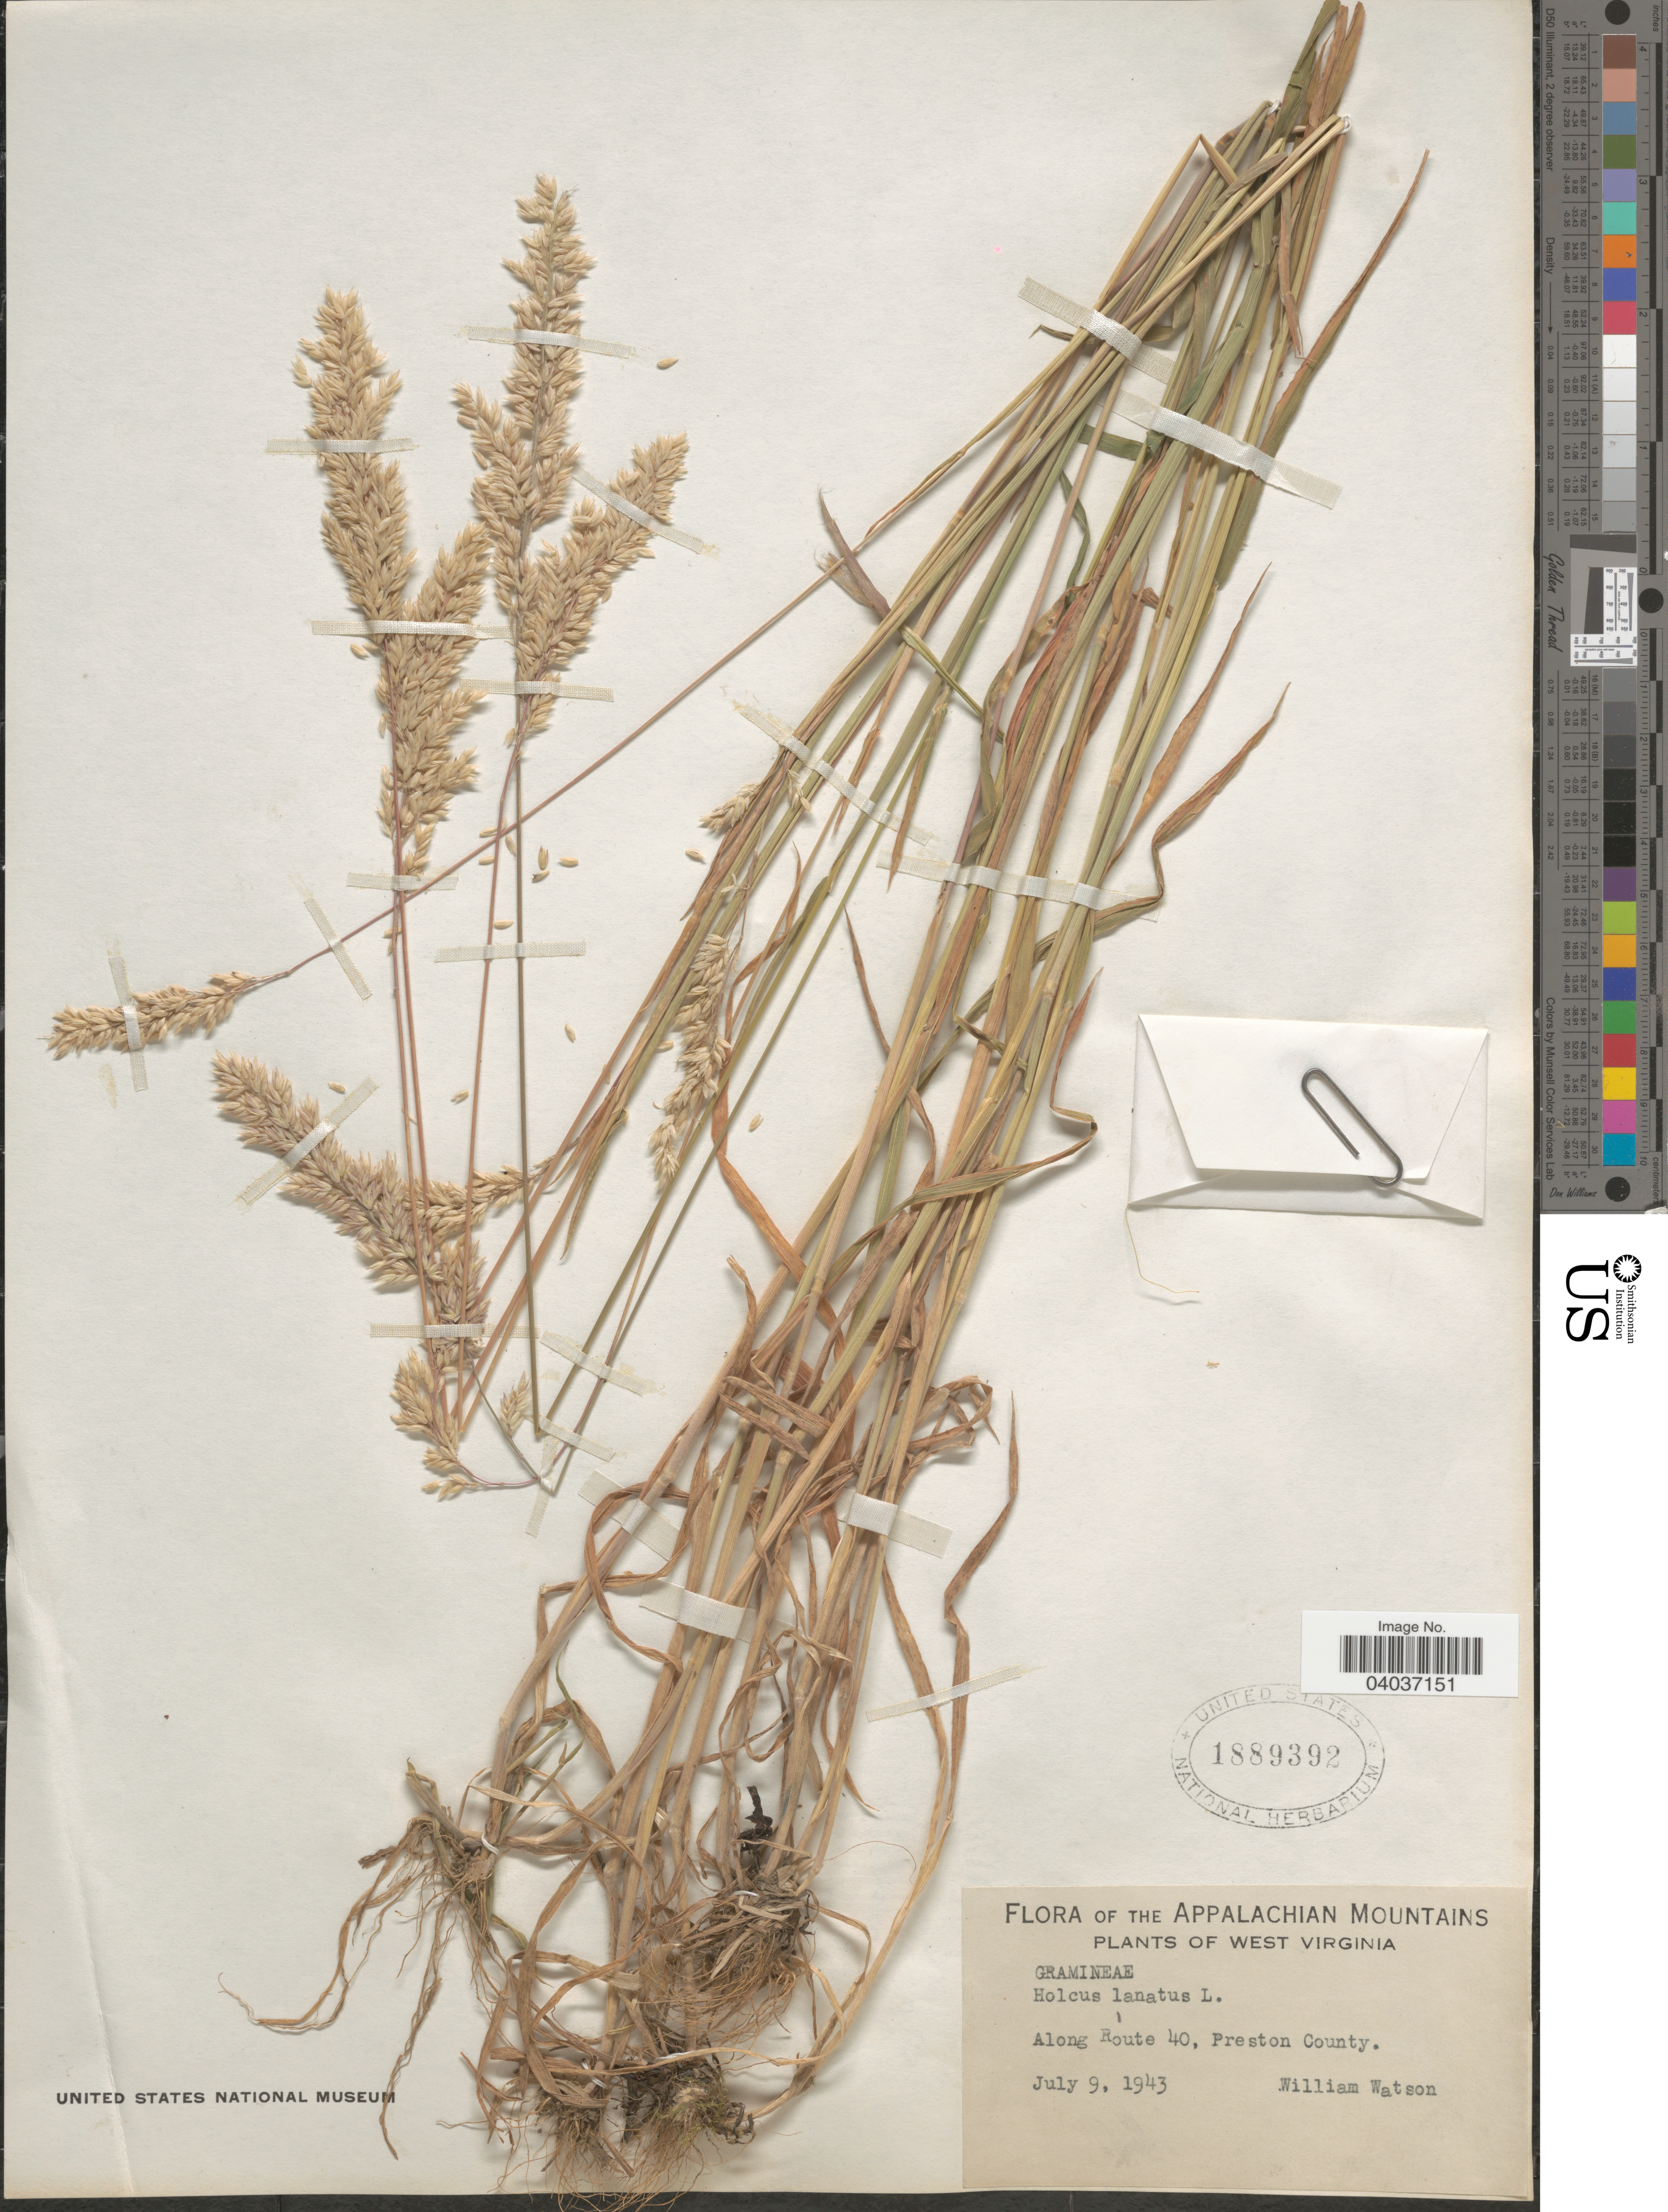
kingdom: Plantae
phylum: Tracheophyta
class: Liliopsida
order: Poales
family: Poaceae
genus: Holcus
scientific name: Holcus lanatus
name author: L.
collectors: W. Watson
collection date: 1943-07-09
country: United States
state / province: West Virginia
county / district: Preston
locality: The Appalachian Mountains. Along Route 40, Preston County.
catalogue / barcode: US 1889392